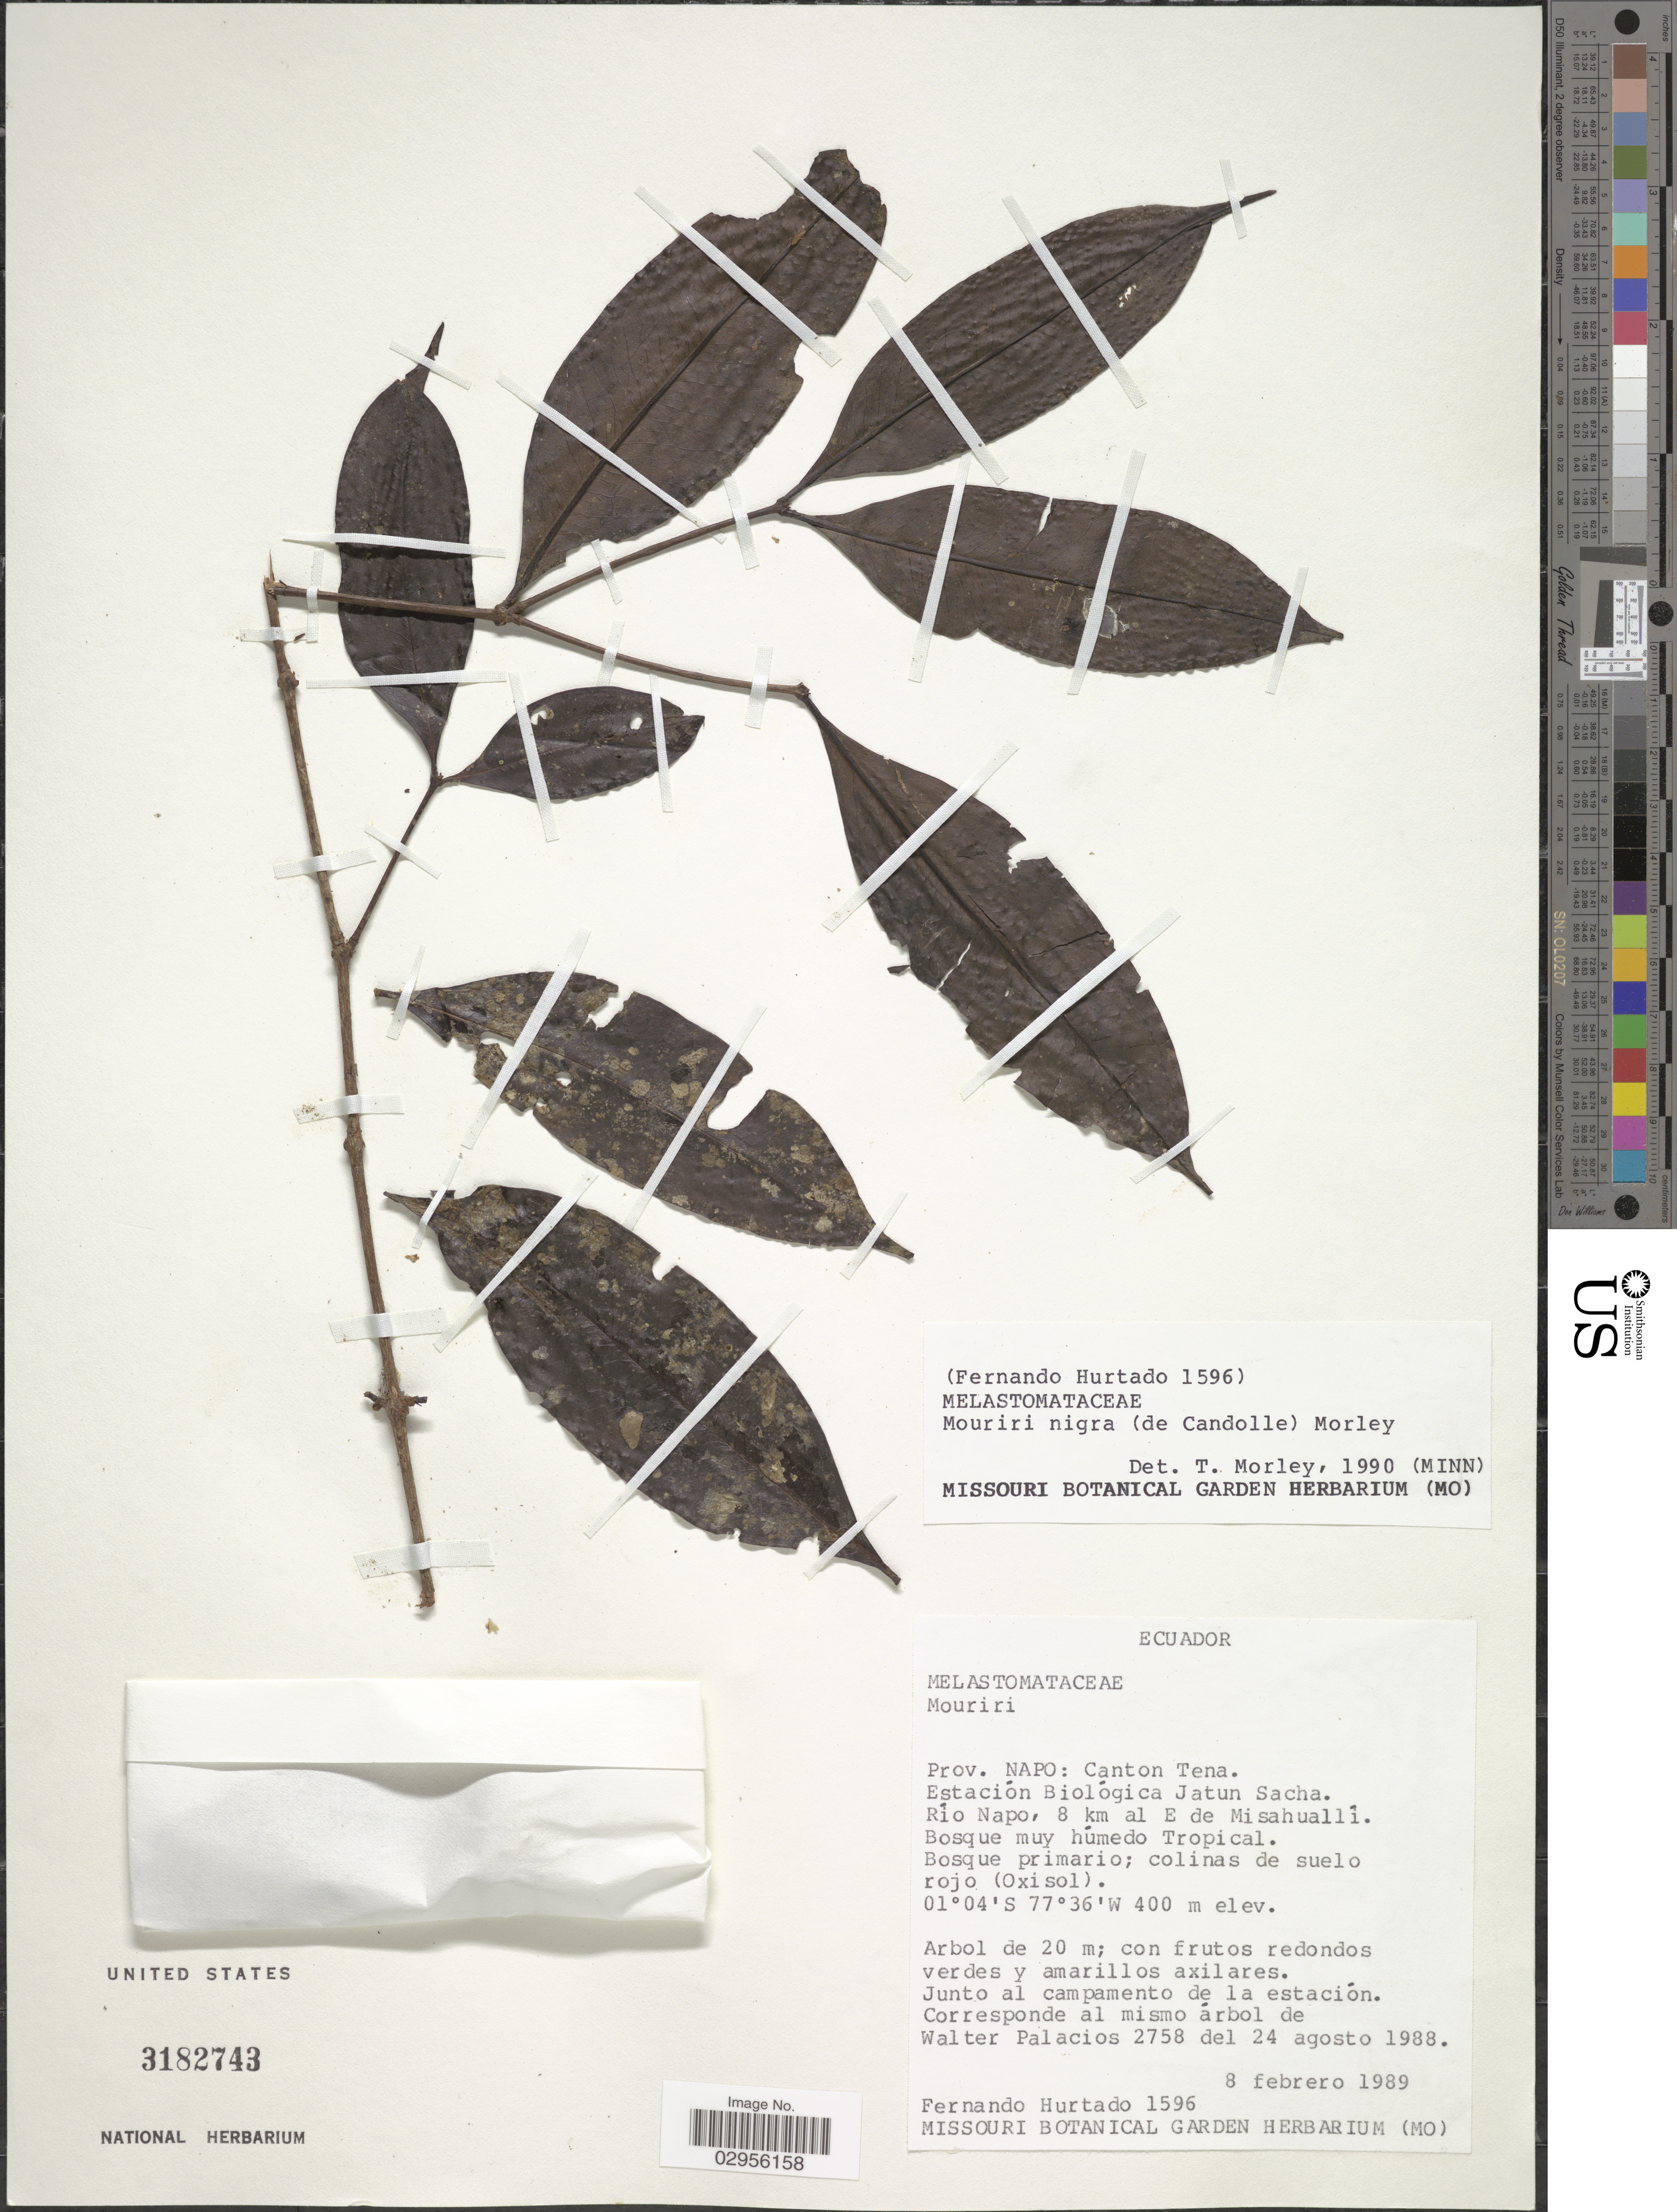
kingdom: Plantae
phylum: Tracheophyta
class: Magnoliopsida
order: Myrtales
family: Melastomataceae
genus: Mouriri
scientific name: Mouriri nigra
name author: (DC.) Morley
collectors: F. Hurtado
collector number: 1596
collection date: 1989-02-08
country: Ecuador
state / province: Napo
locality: Canton Tena. Estación Biológica Jatun Sacha. Río Napo, 8 km al E de Misahuallí.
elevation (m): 400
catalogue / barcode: US 3182743